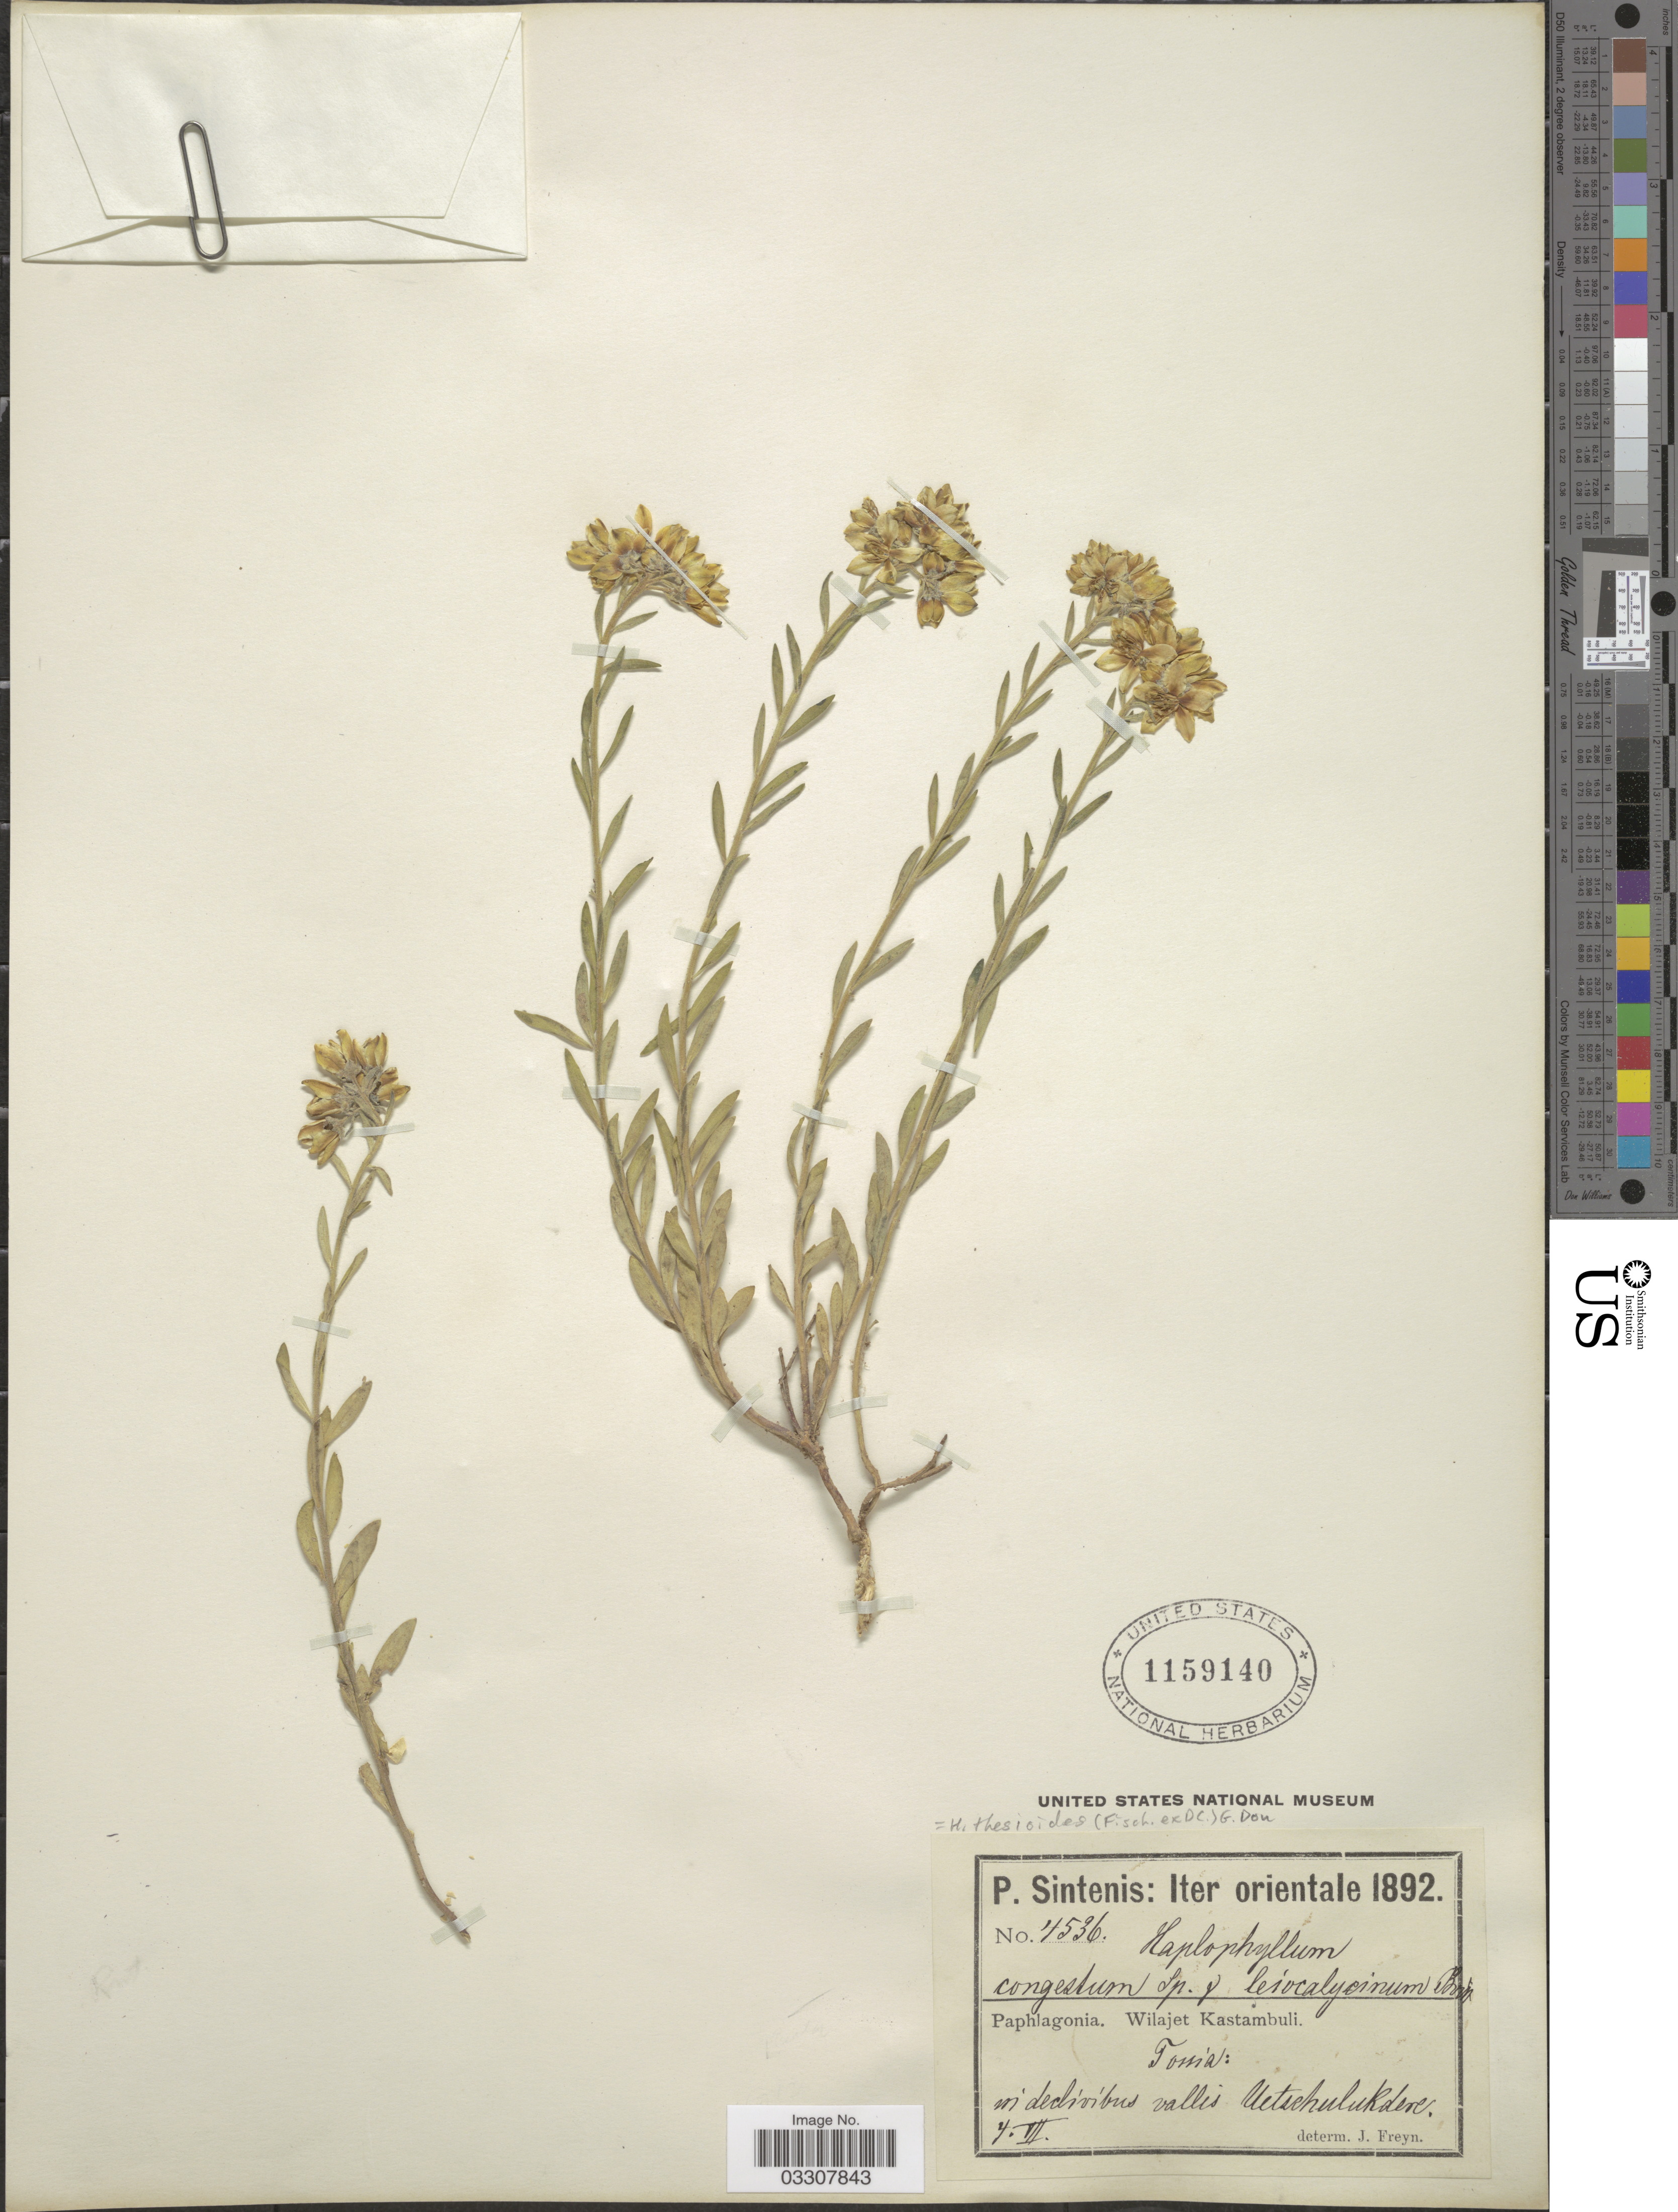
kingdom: Plantae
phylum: Tracheophyta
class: Magnoliopsida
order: Sapindales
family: Rutaceae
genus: Haplophyllum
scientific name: Haplophyllum thesioides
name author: (Fisch. ex DC.) G. Don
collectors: P. Sintenis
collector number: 4536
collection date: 1892-07-04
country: Turkey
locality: Iter orientale. Paphlagonia. Wilajet Kastambuli. Tossia: in declivibus vallis Uetschulukdere [interpreted].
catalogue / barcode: US 1159140